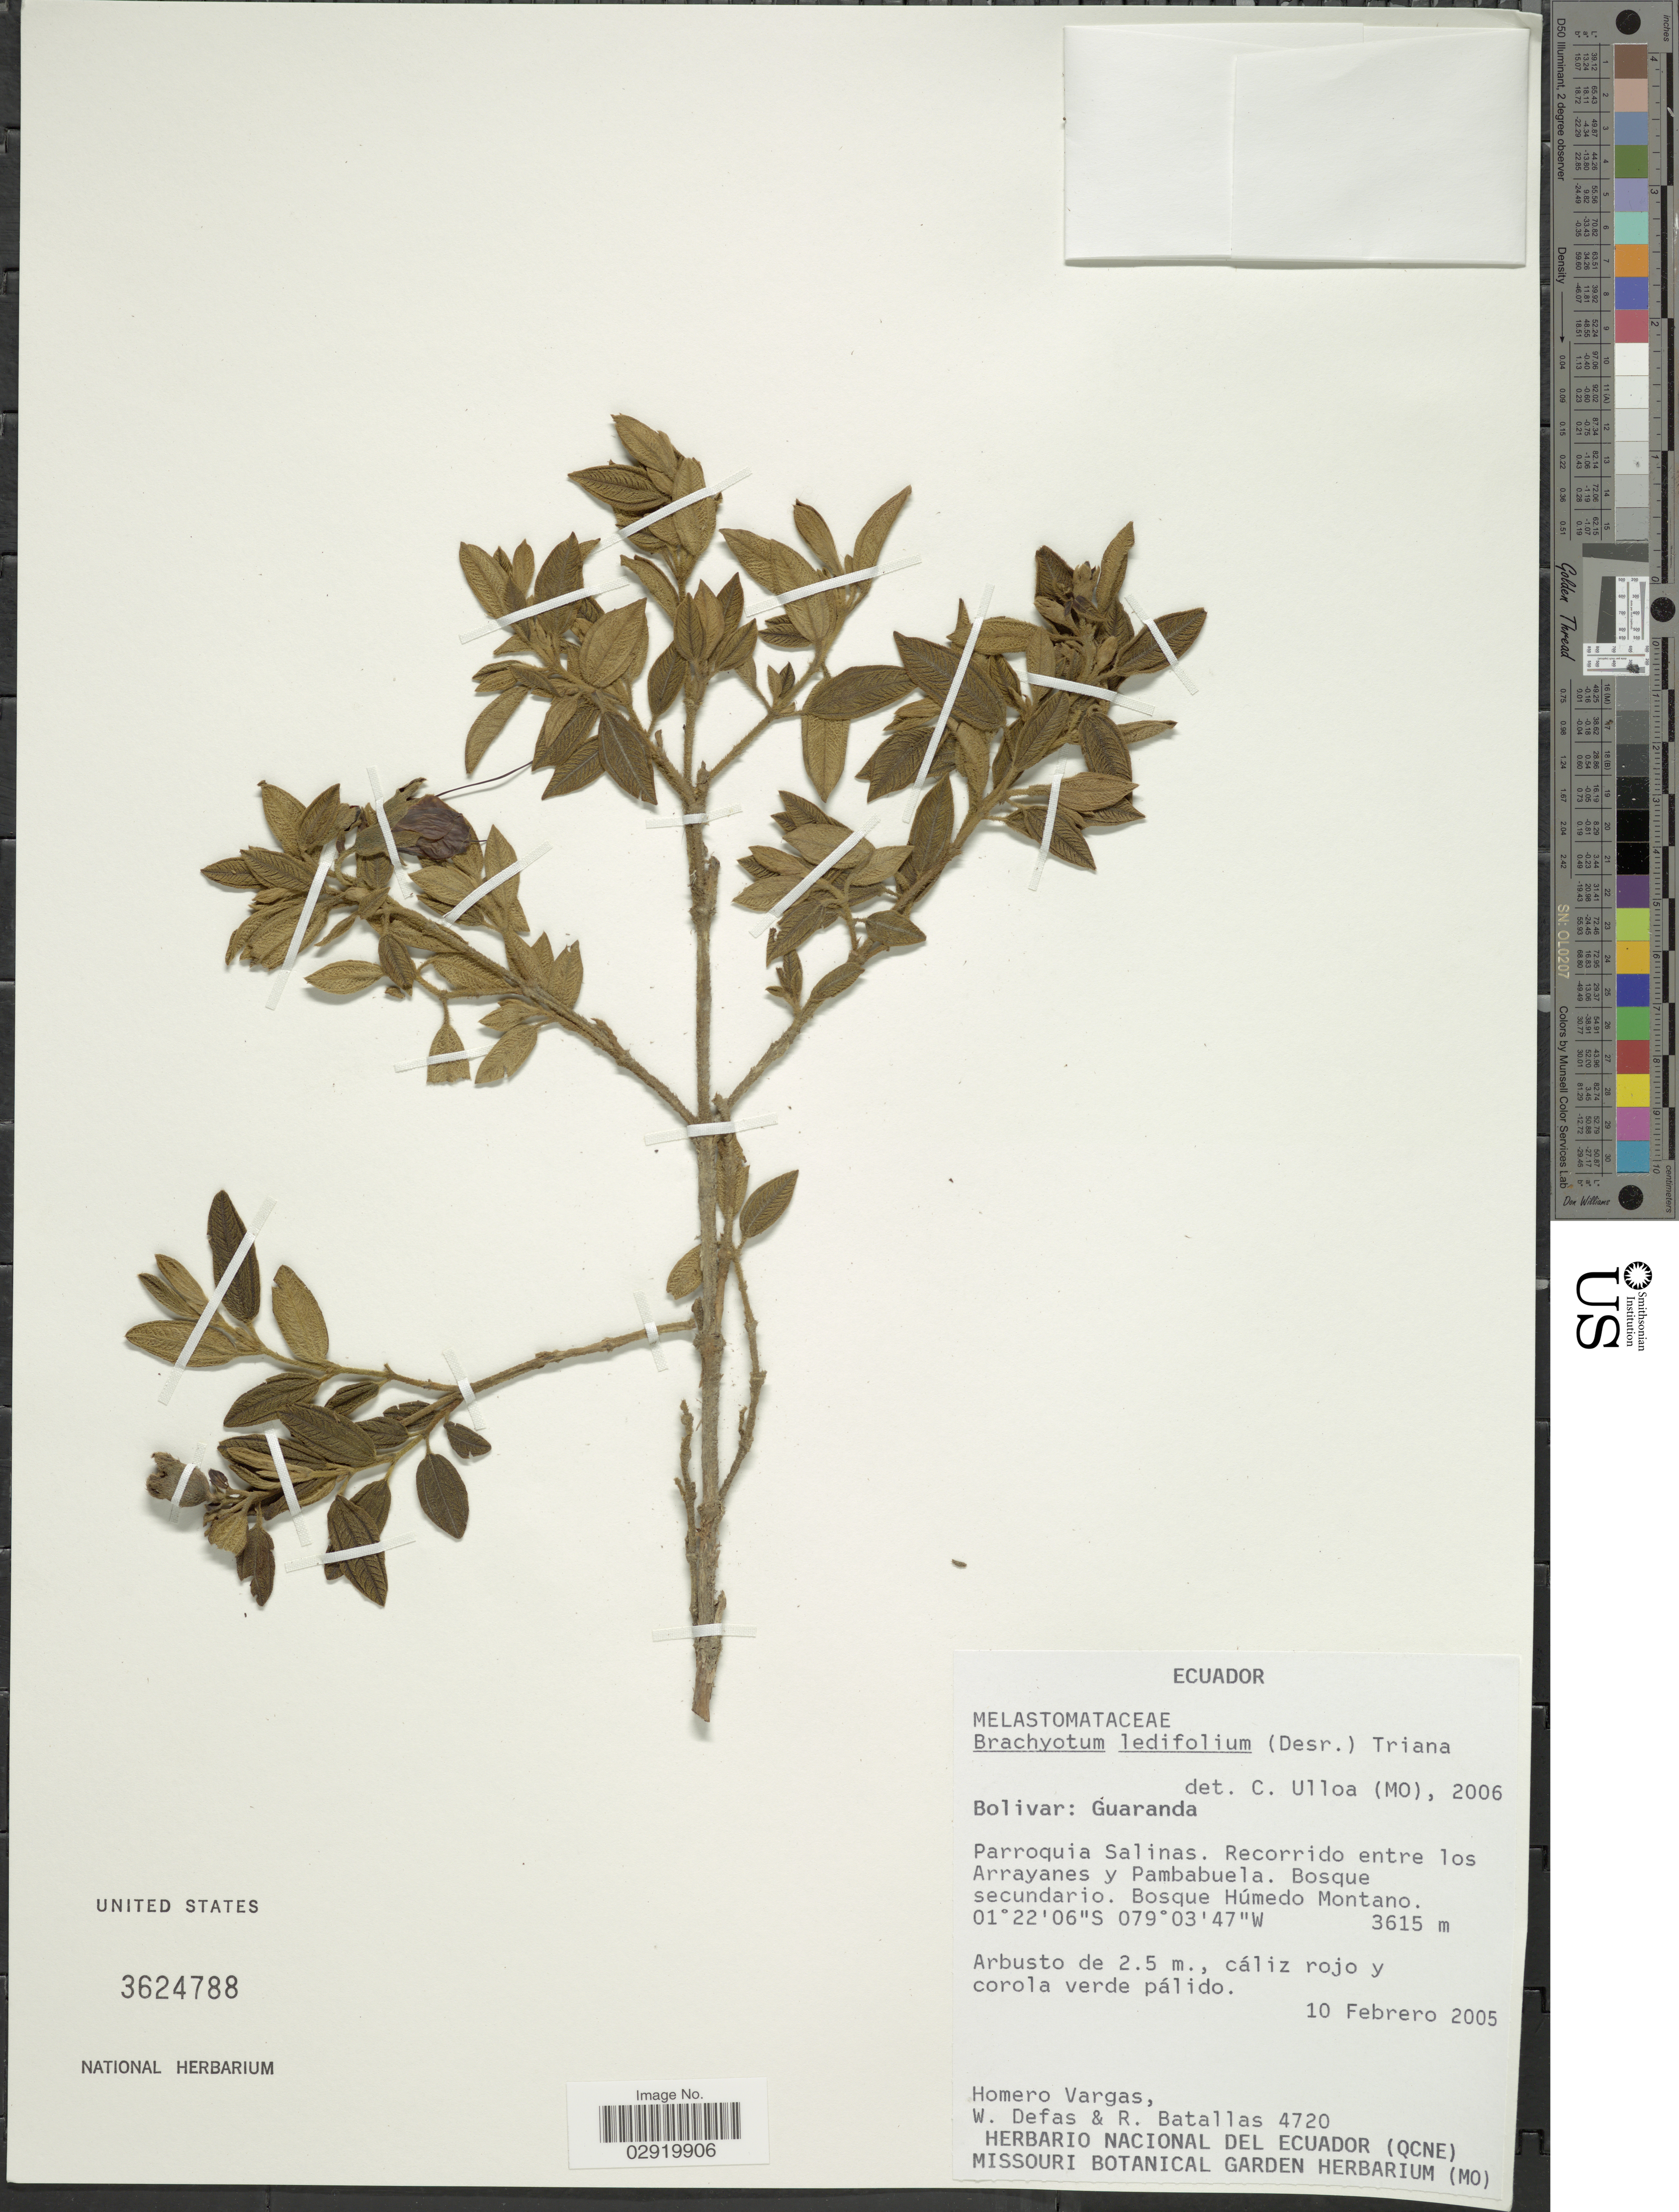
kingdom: Plantae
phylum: Tracheophyta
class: Magnoliopsida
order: Myrtales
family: Melastomataceae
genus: Brachyotum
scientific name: Brachyotum ledifolium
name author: (Desr.) Triana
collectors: H. Vargas, W. Defas & R. Batallas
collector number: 4720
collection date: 2005-02-10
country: Ecuador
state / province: Bolívar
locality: Guaranda. Parroquia Salinas. Recorrido entre los Arrayanes y Pambabuela. Bosque Húmedo Montano.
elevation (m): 3615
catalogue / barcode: US 3624788